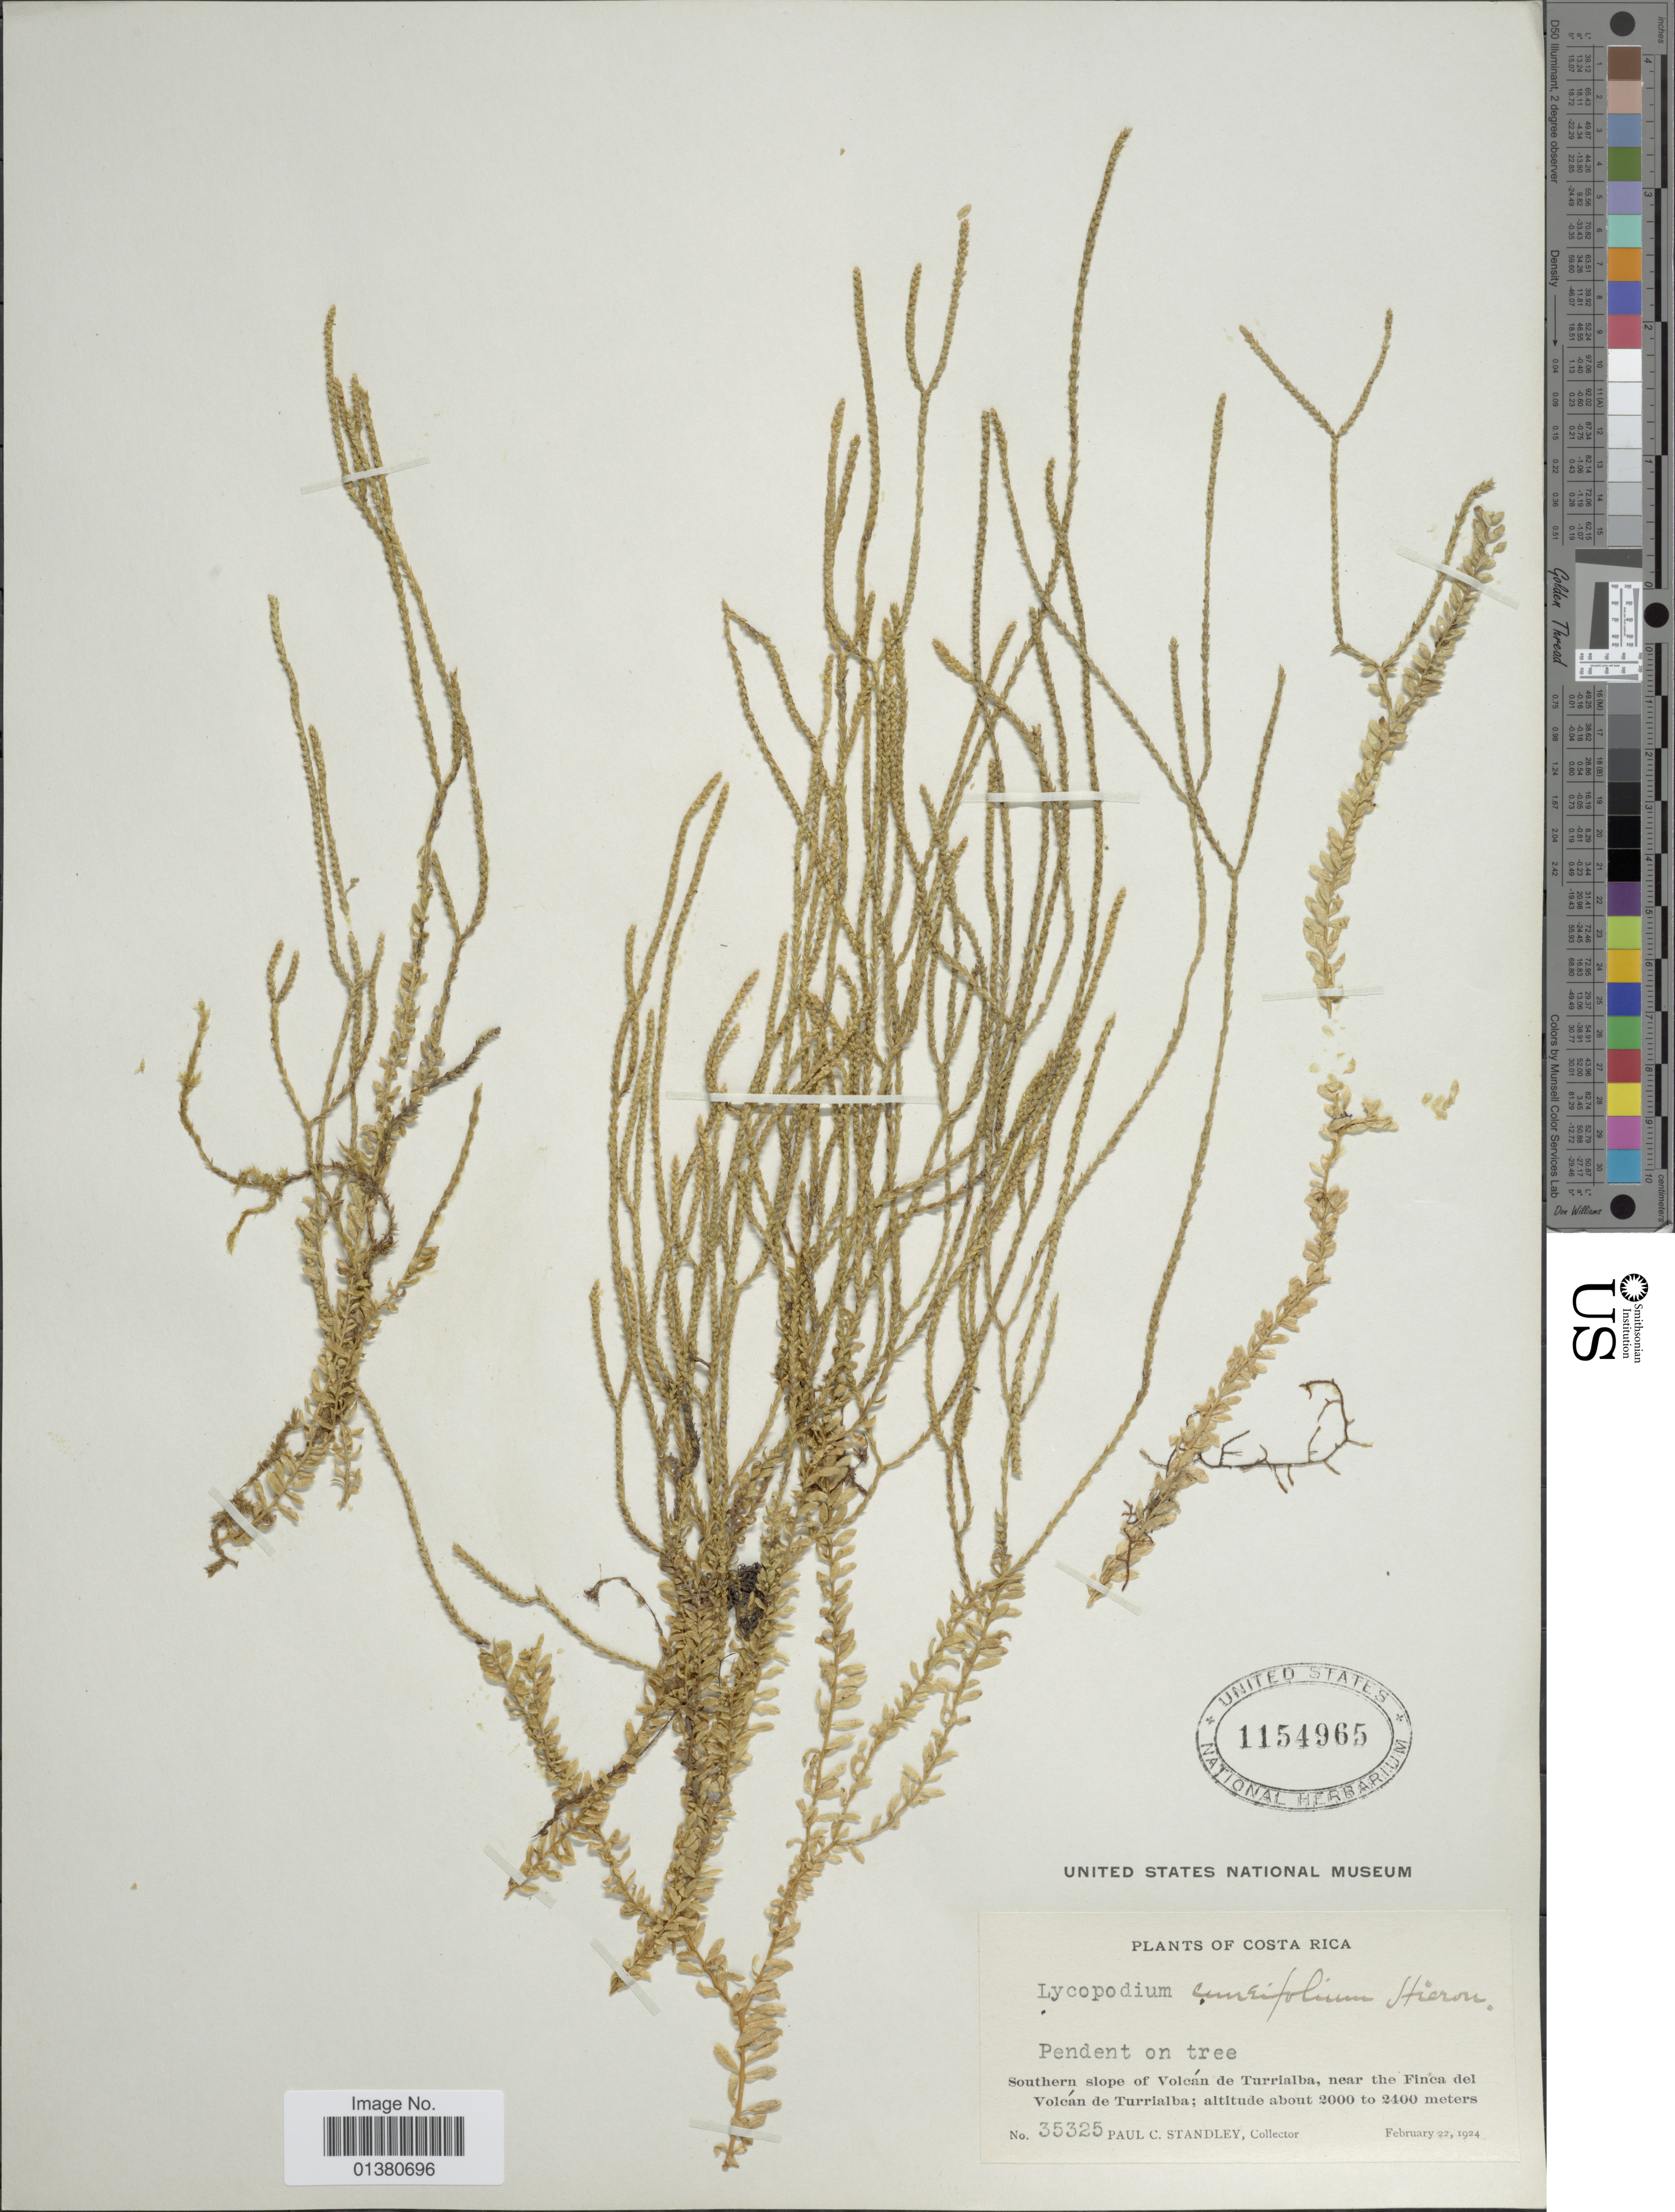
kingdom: Plantae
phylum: Tracheophyta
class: Lycopodiopsida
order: Lycopodiales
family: Lycopodiaceae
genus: Phlegmariurus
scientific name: Phlegmariurus cuneifolius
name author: (Hieron.) B. Øllg.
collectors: P. C. Standley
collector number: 35325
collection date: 1924-02-22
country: Costa Rica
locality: Southern slope of Volcán de Turrialba, near the Finca del Volcán de Turrialba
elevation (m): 2000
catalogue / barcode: US 1154965